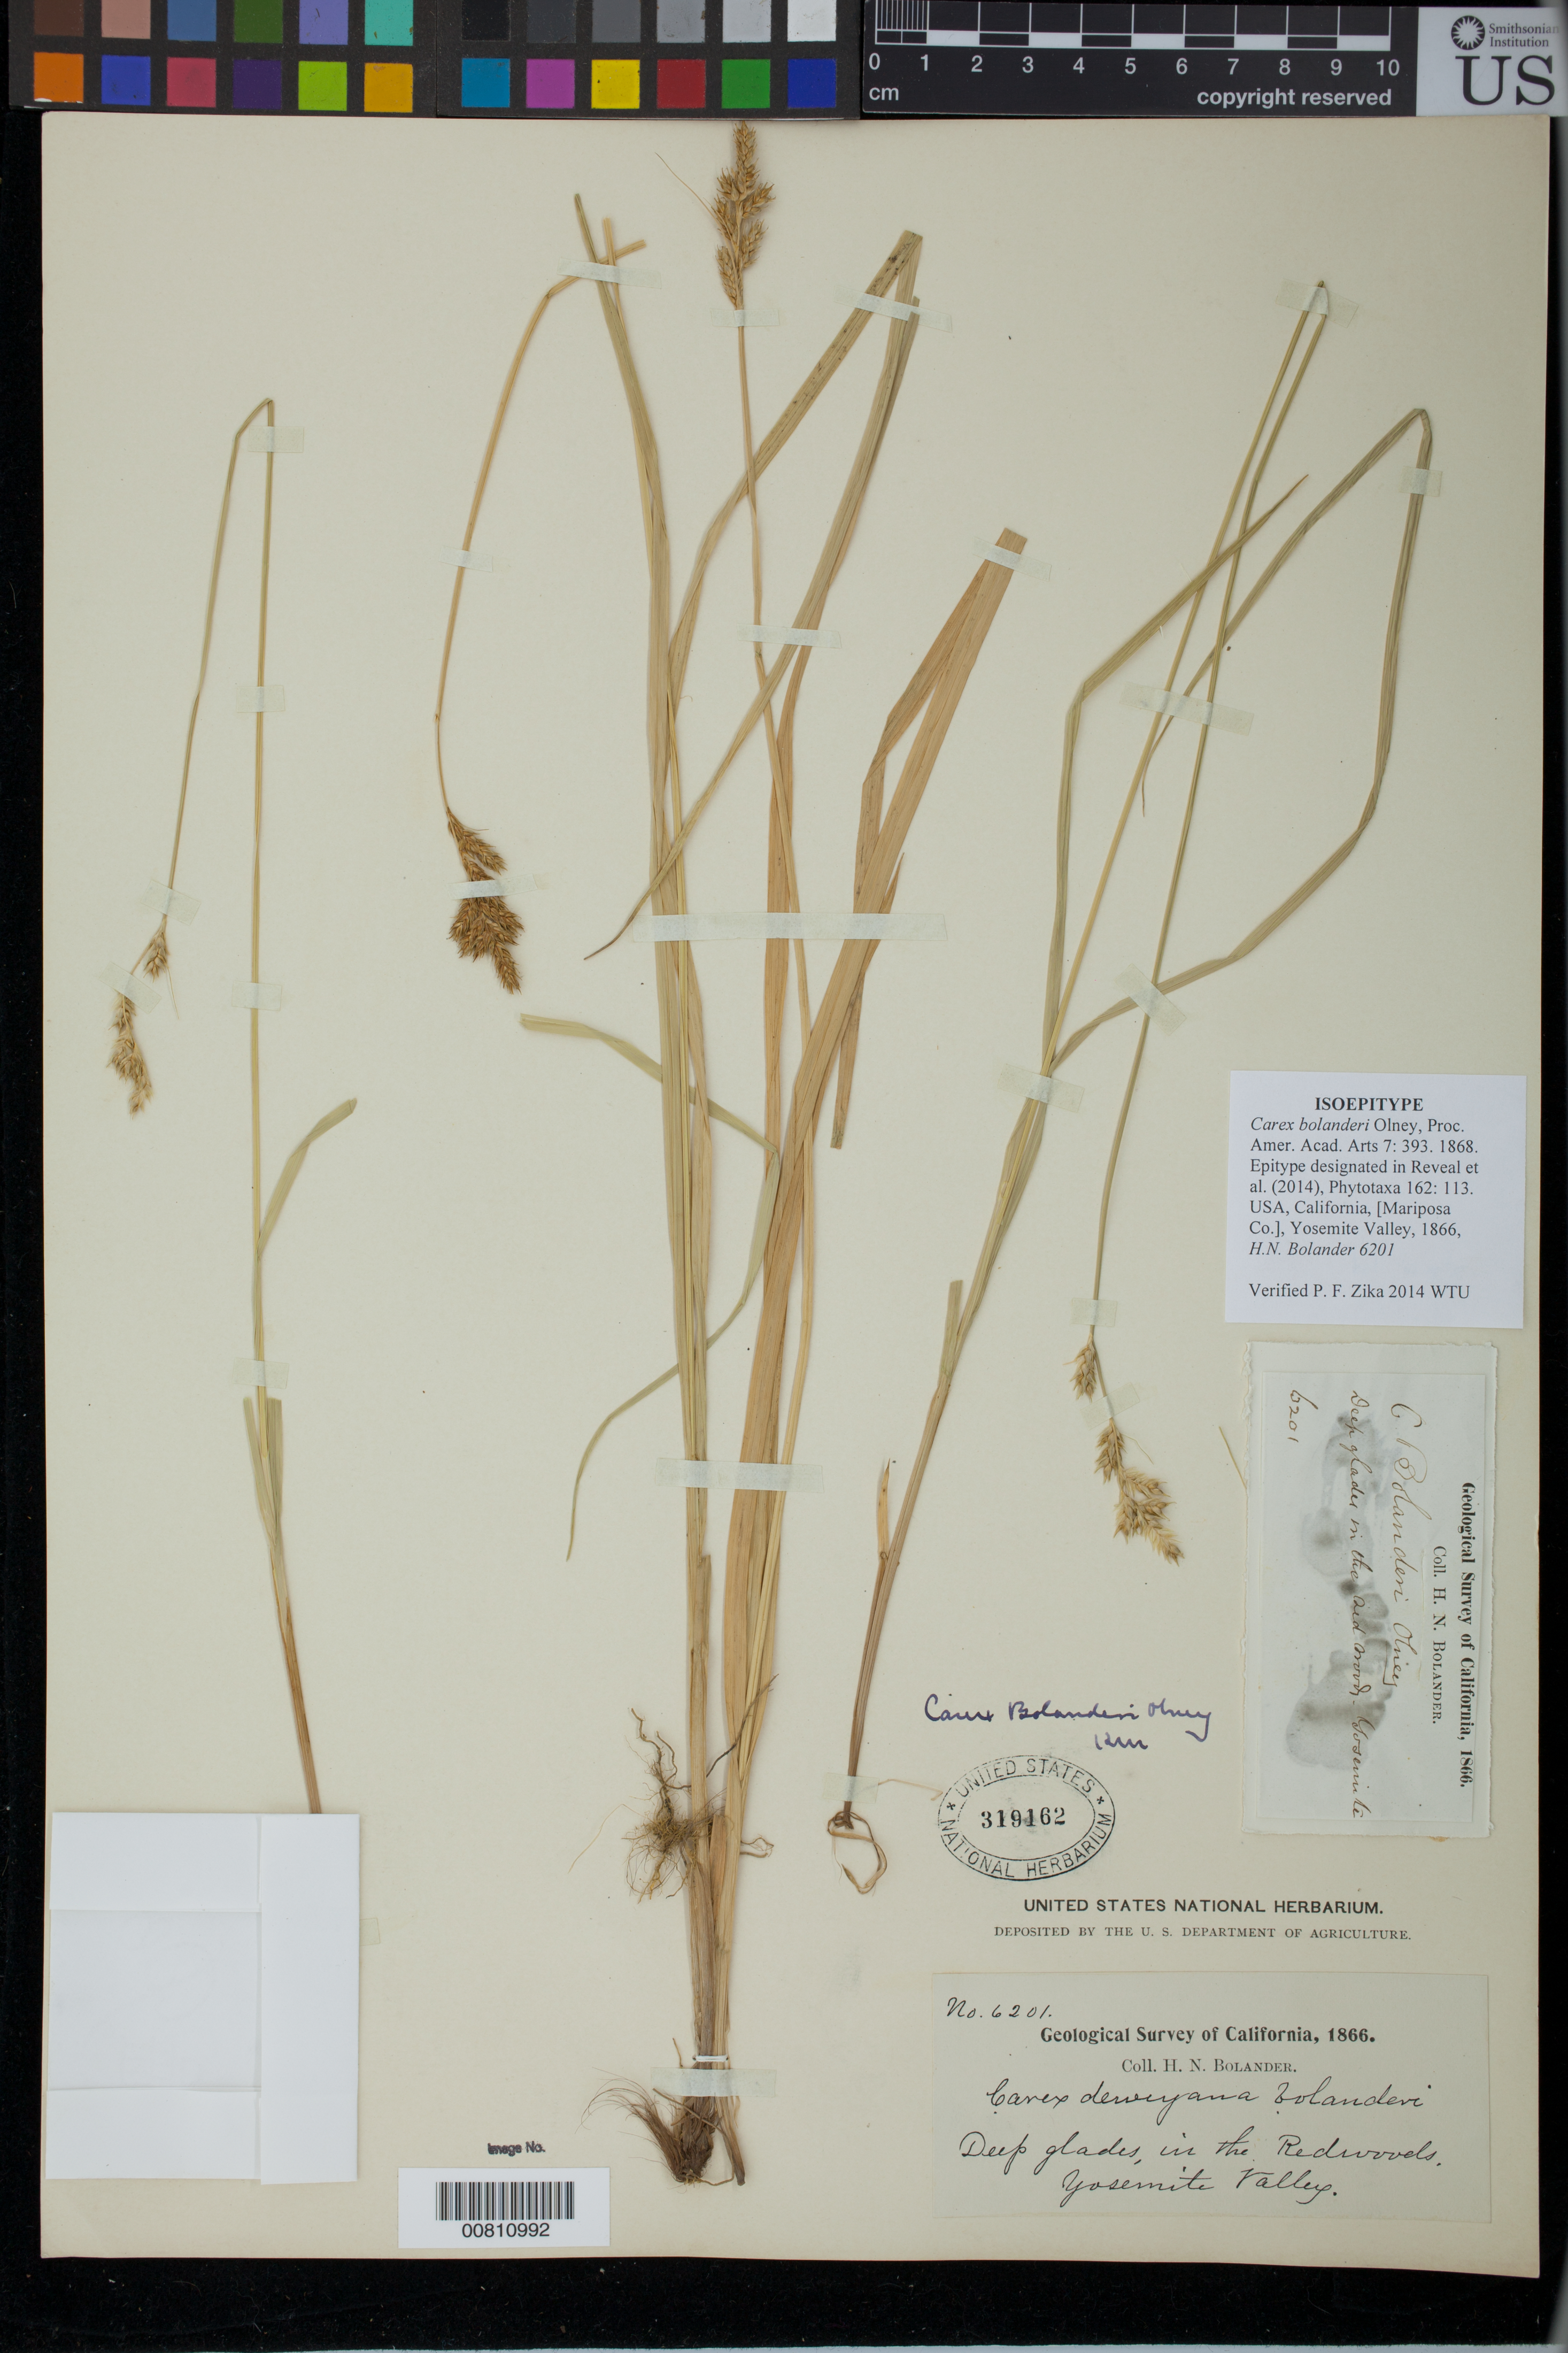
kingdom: Plantae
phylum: Tracheophyta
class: Liliopsida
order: Poales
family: Cyperaceae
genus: Carex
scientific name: Carex bolanderi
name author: Olney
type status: Isoepitype; Isosyntype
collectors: H. Bolander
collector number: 6201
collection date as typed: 1866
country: United States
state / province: California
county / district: Mariposa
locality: Deep glades, in the Redwoods, Yosemite Valley.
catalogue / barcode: US 319162